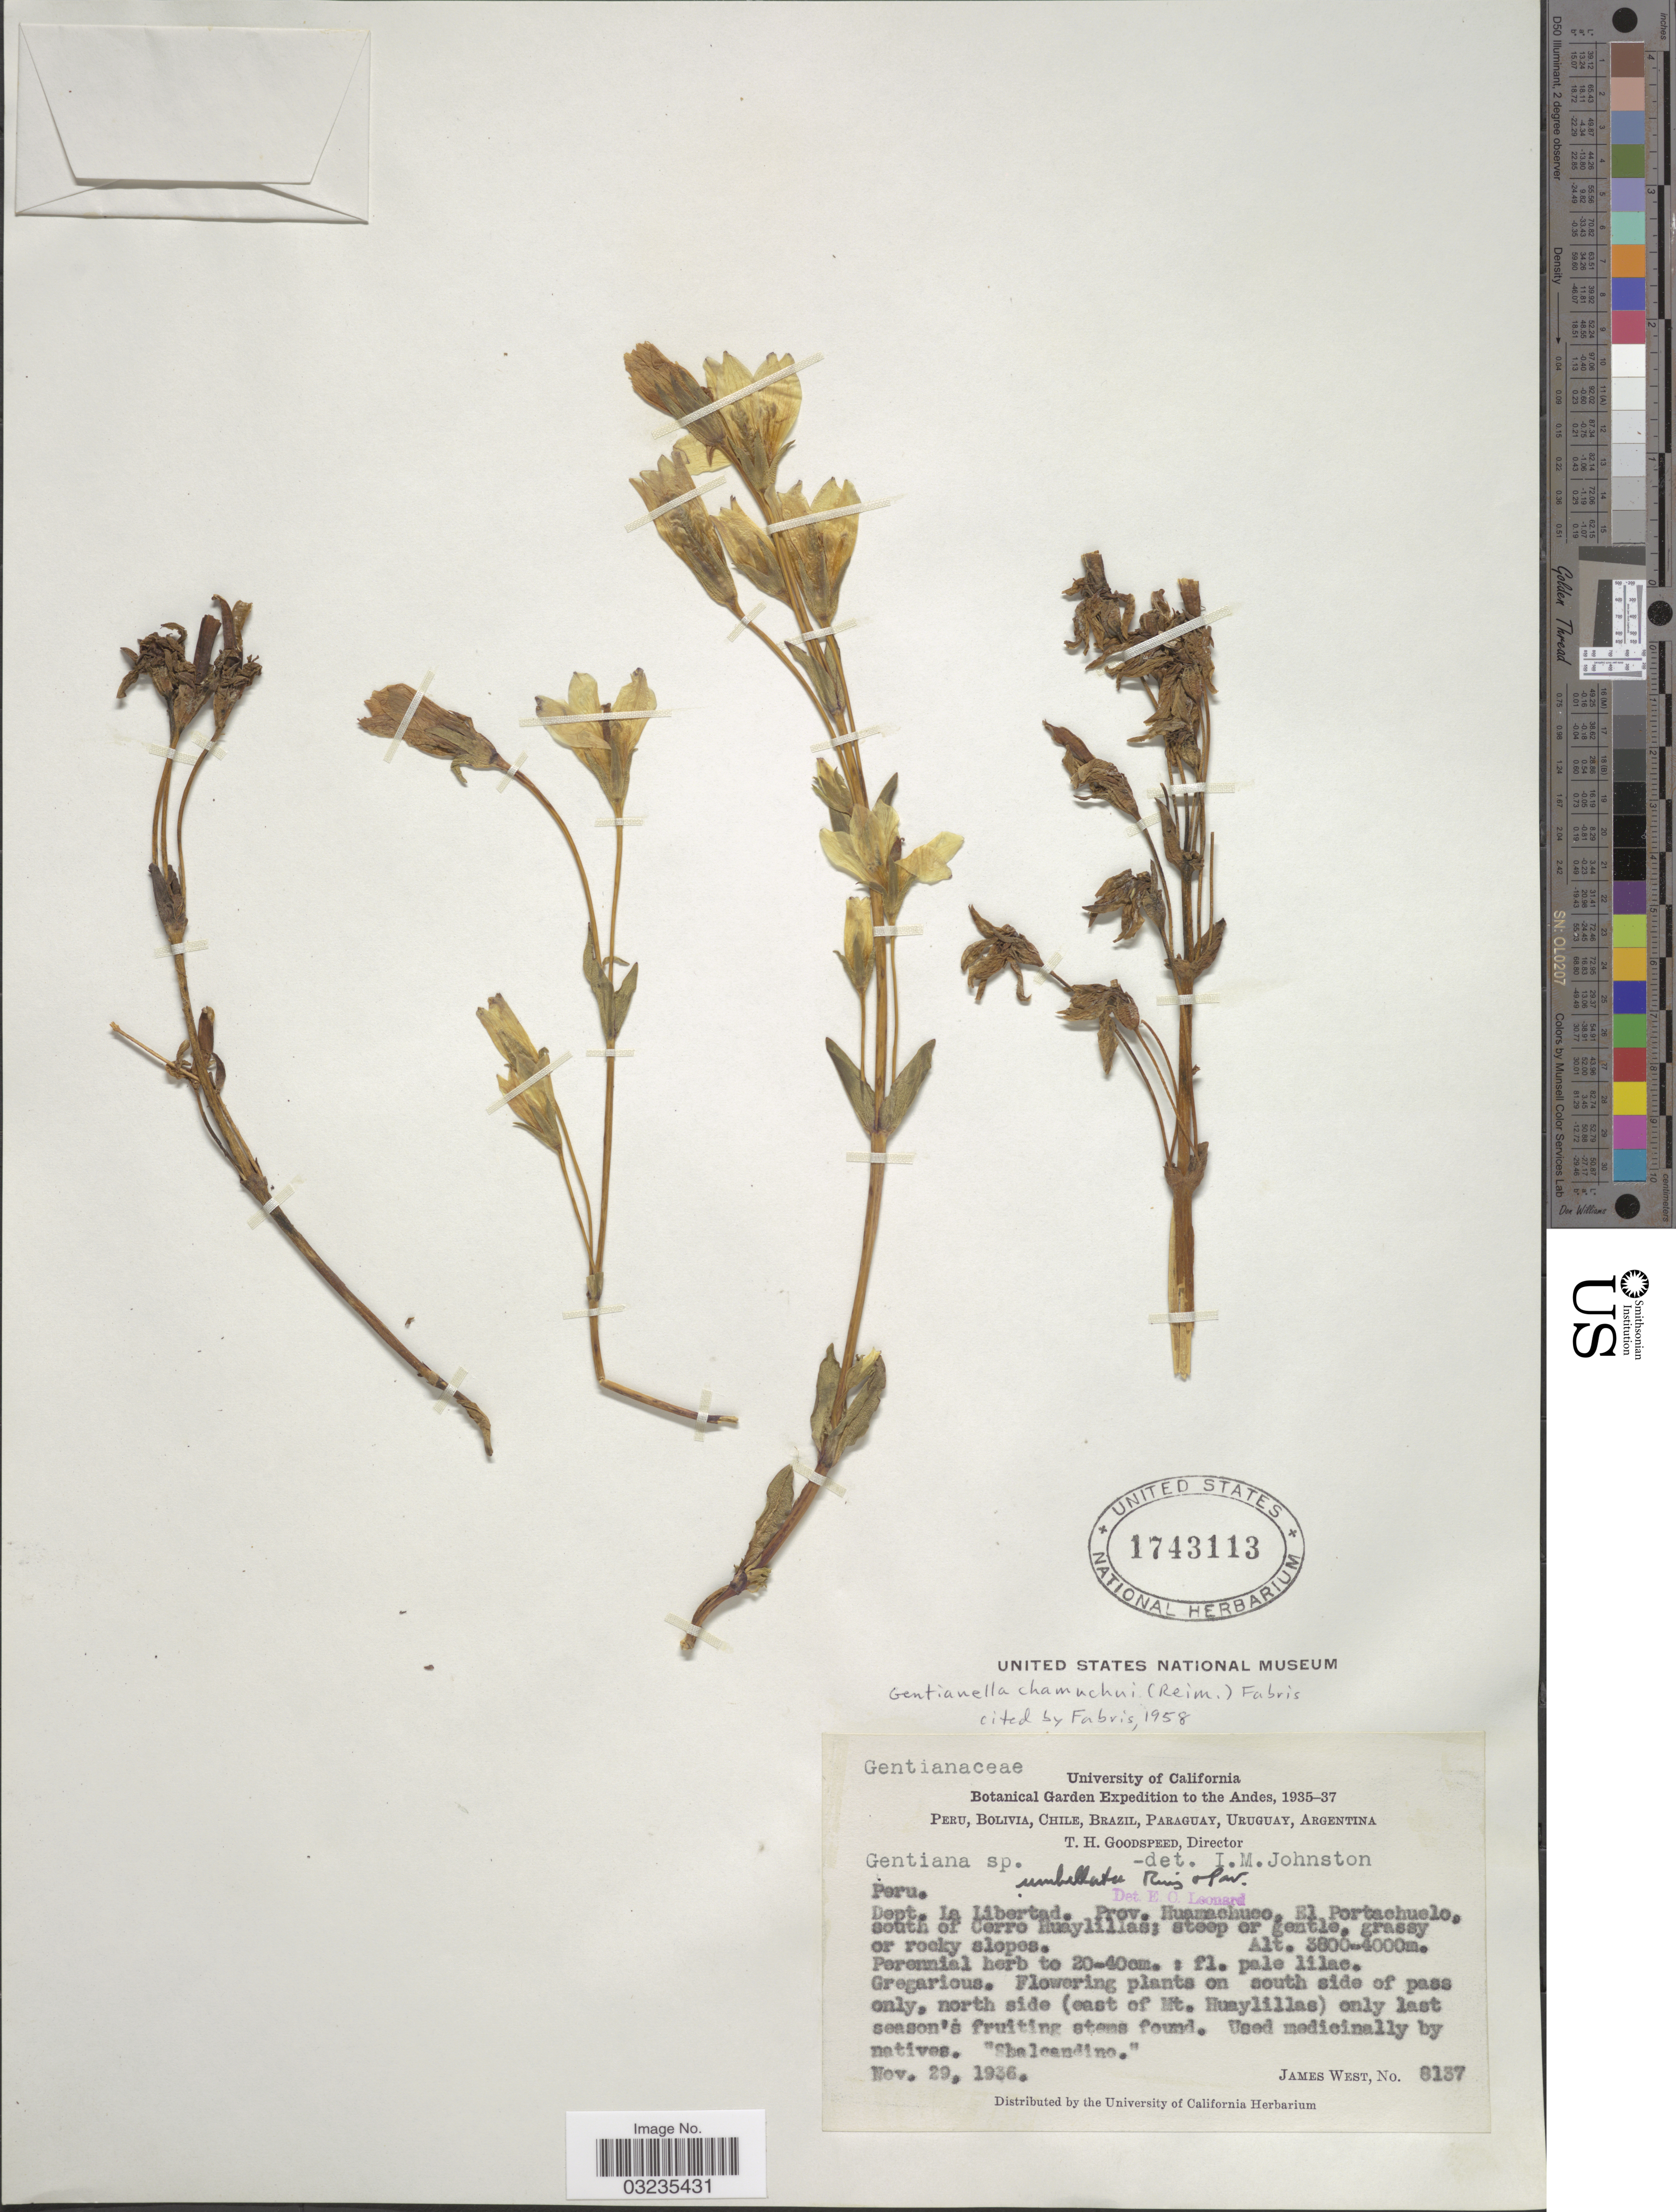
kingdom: Plantae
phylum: Tracheophyta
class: Magnoliopsida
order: Gentianales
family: Gentianaceae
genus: Gentiana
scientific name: Gentiana chamuchui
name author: Reimers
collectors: J. West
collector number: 8137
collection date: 1936-11-29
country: Peru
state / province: La Libertad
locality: Andes. Dept. La Libertad. Prov. Huamachuco, El Portachuelo, south of Cerro Huaylillas.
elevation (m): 3800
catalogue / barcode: US 1743113